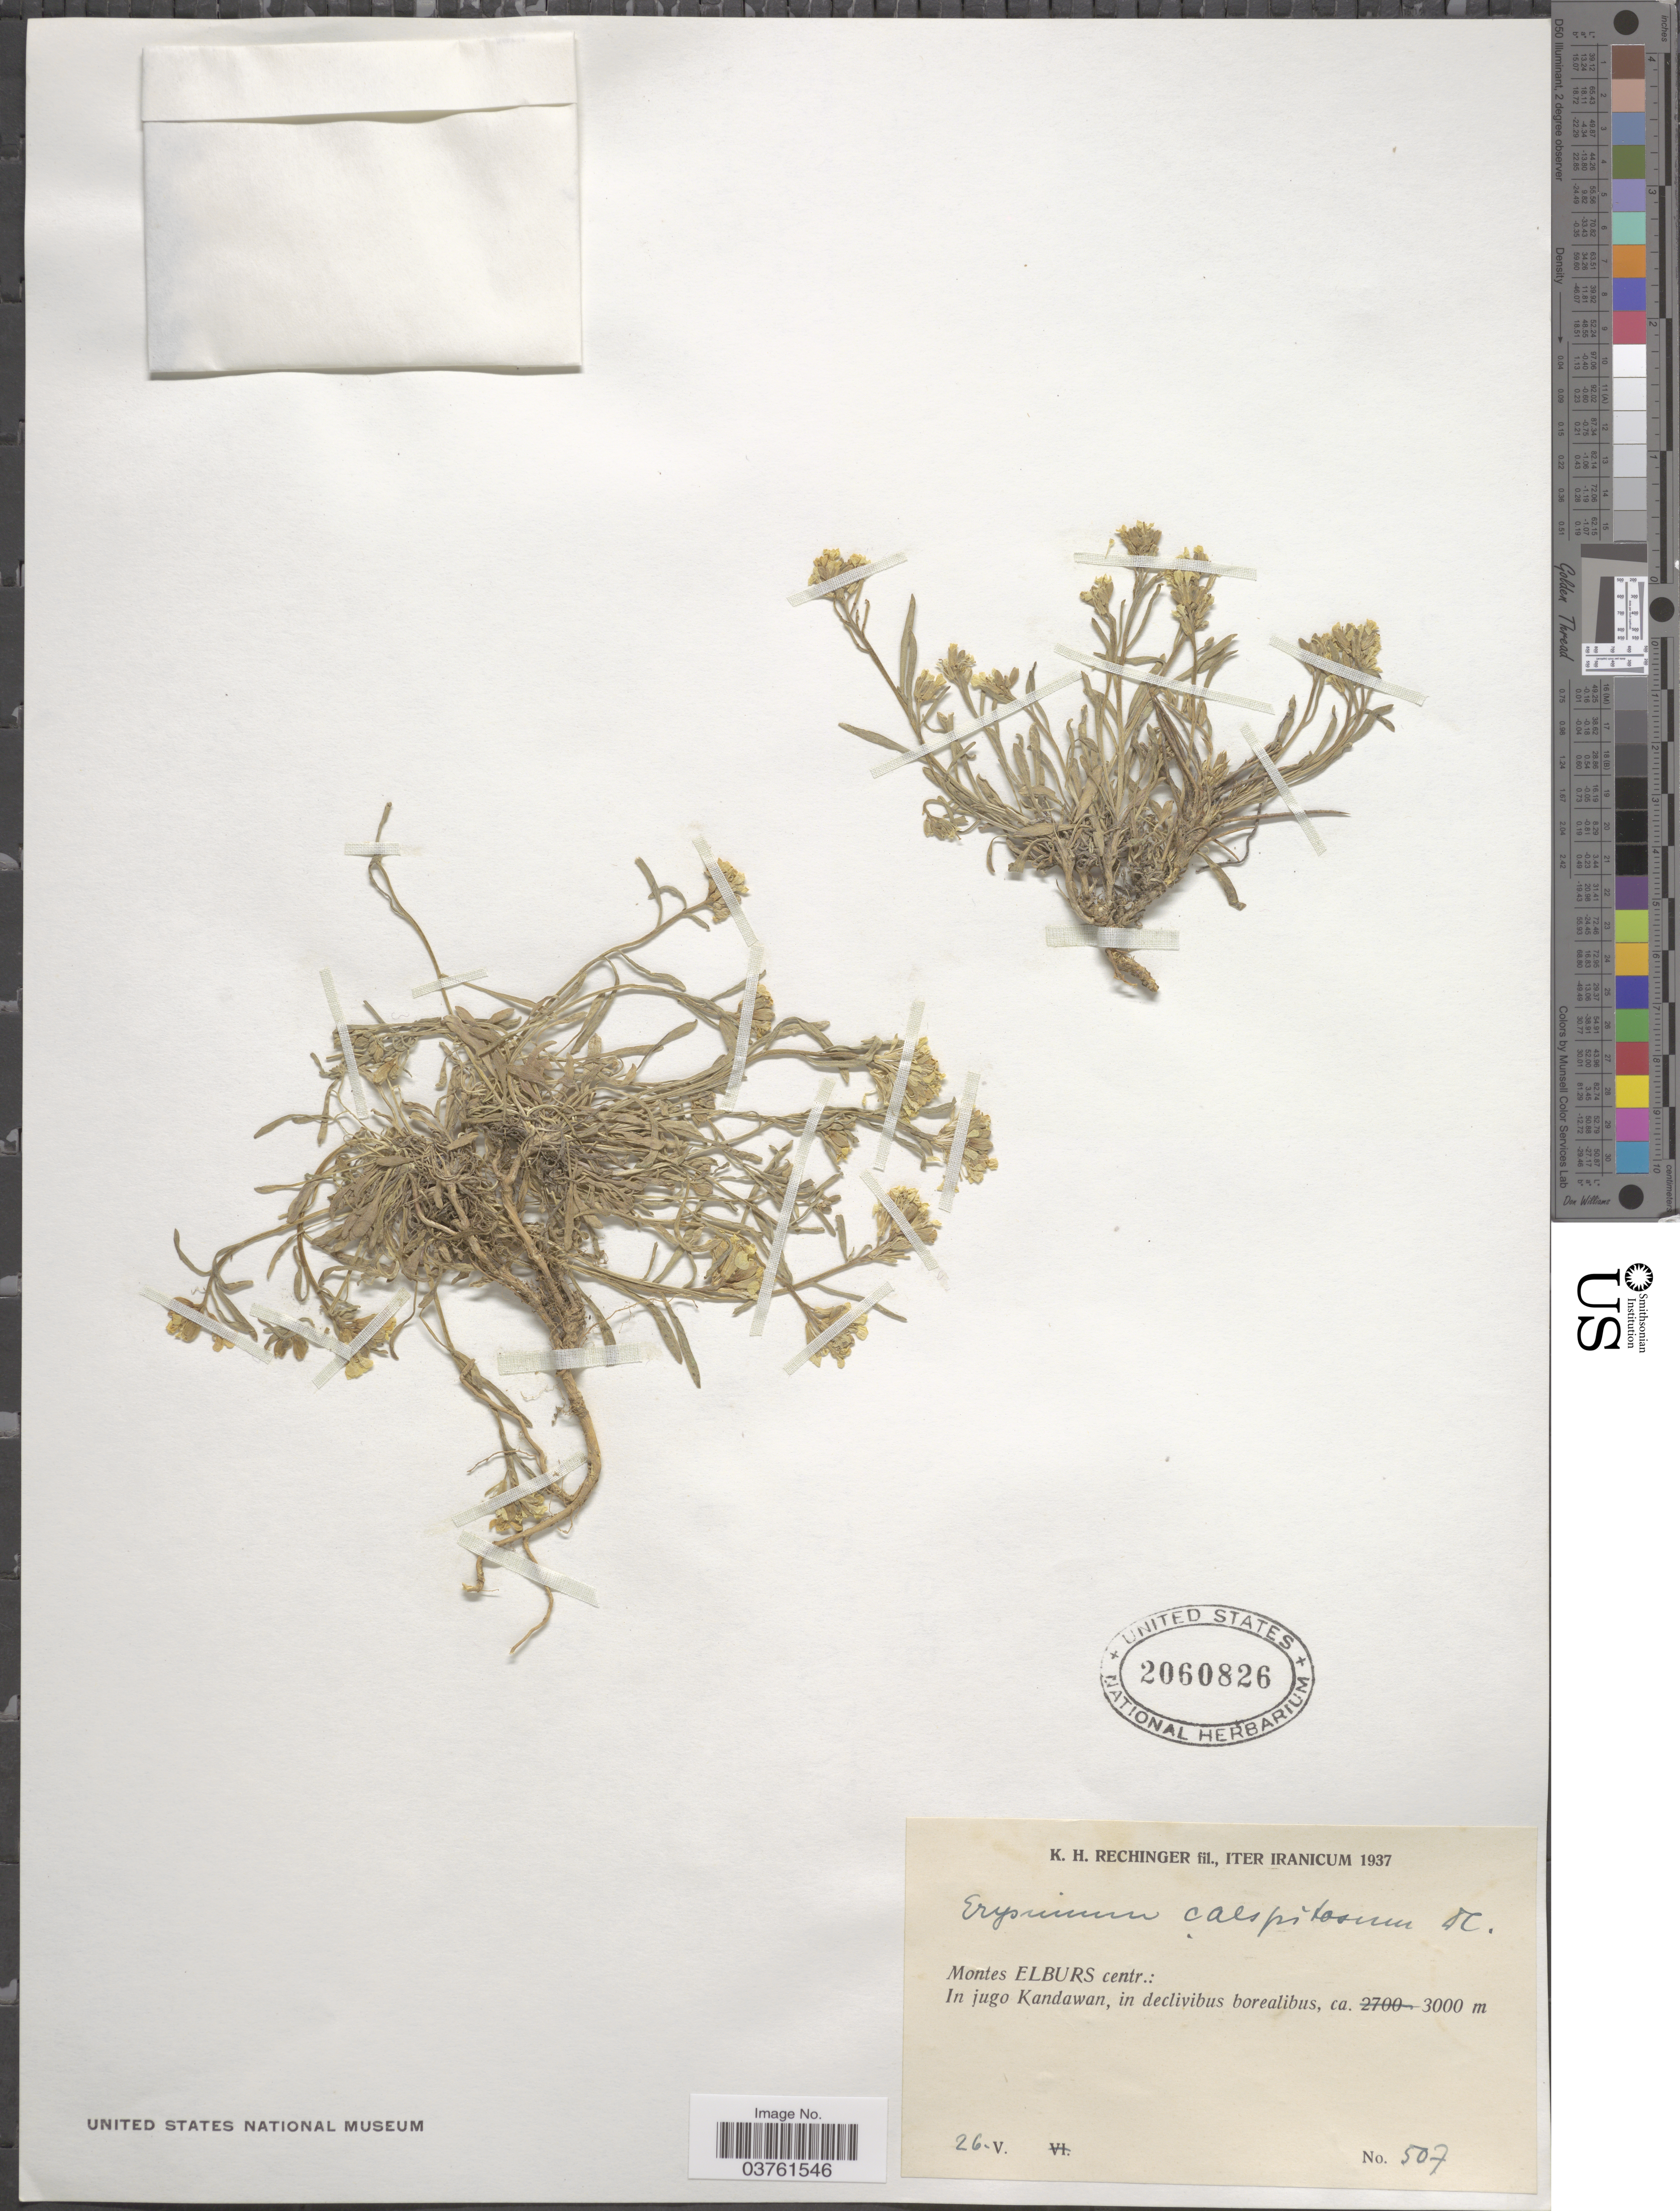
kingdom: Plantae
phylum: Tracheophyta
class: Magnoliopsida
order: Brassicales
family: Brassicaceae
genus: Erysimum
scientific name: Erysimum caespitosum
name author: DC.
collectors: K. H. Rechinger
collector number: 507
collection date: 1937-05-26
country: Iran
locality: Iter Iranicum. Montes Elburs centr.: In jugo Kandawan, in decllivibus borealibus.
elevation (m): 3000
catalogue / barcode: US 2060826